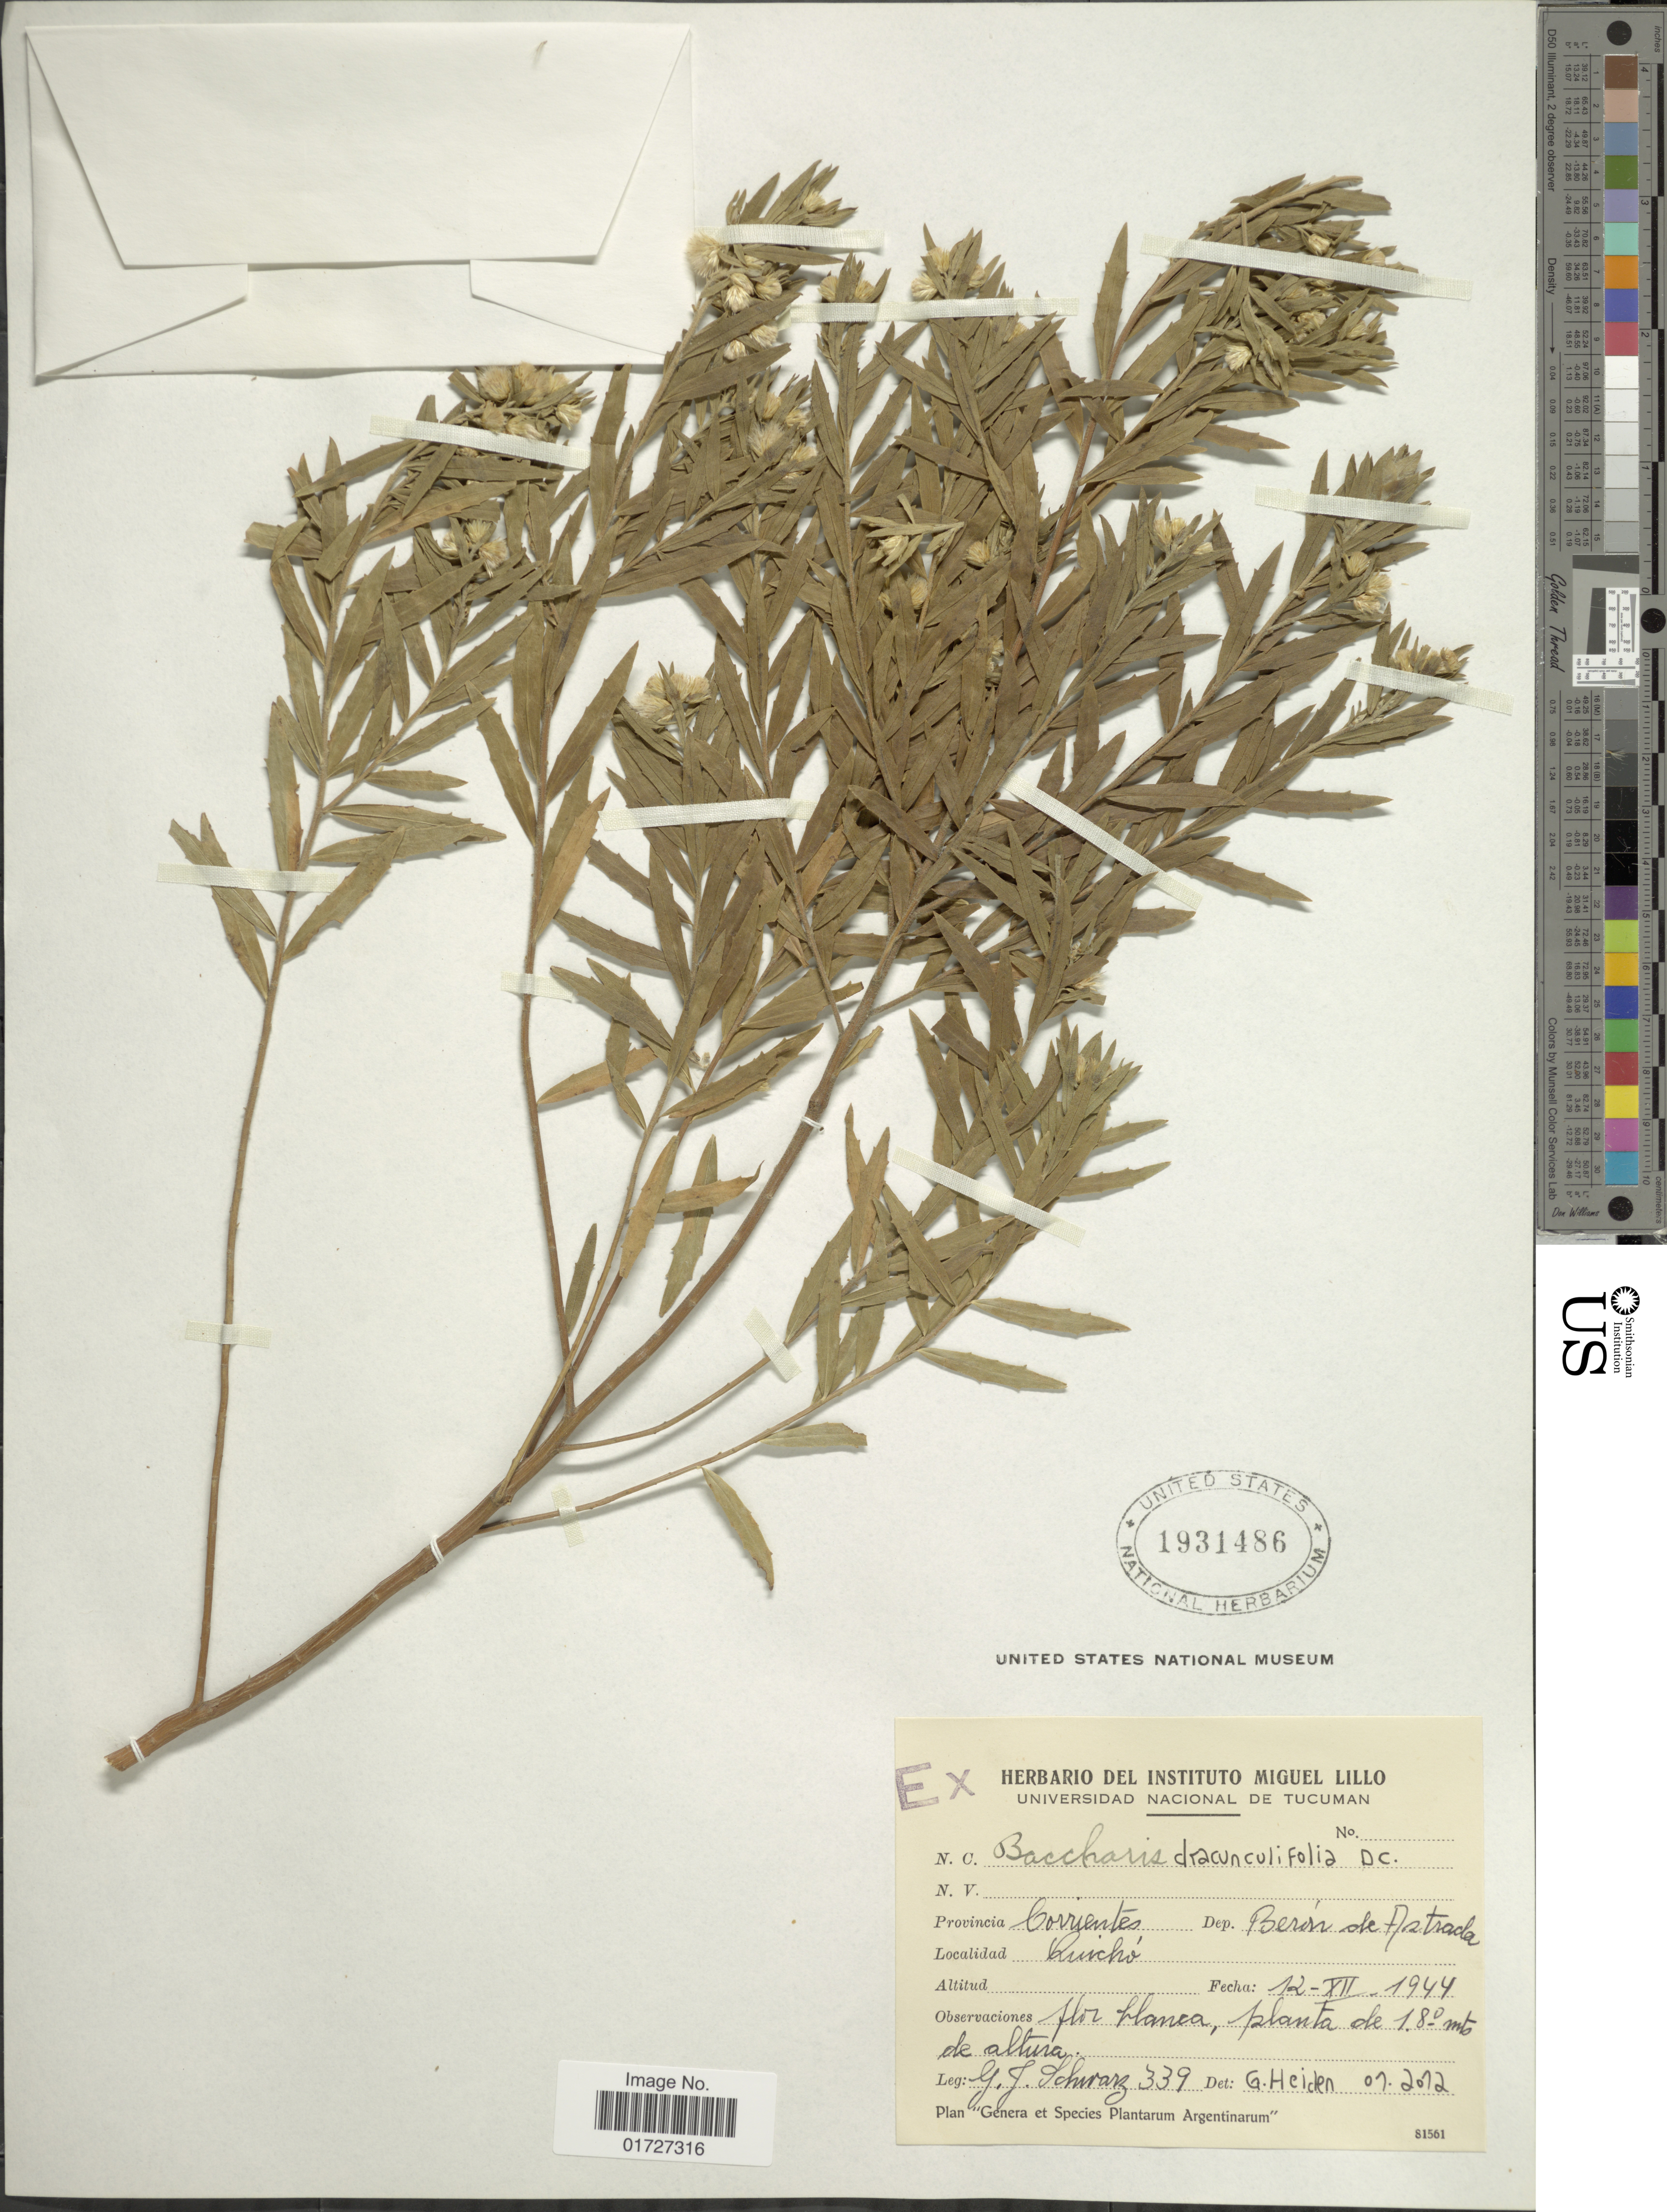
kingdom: Plantae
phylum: Tracheophyta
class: Magnoliopsida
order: Asterales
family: Asteraceae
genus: Baccharis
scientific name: Baccharis dracunculifolia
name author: DC.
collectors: G. J. Schwarz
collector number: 339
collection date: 1944-12-12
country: Argentina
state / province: Corrientes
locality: Dep. Beron de Astrada, Quicho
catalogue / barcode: US 1931486